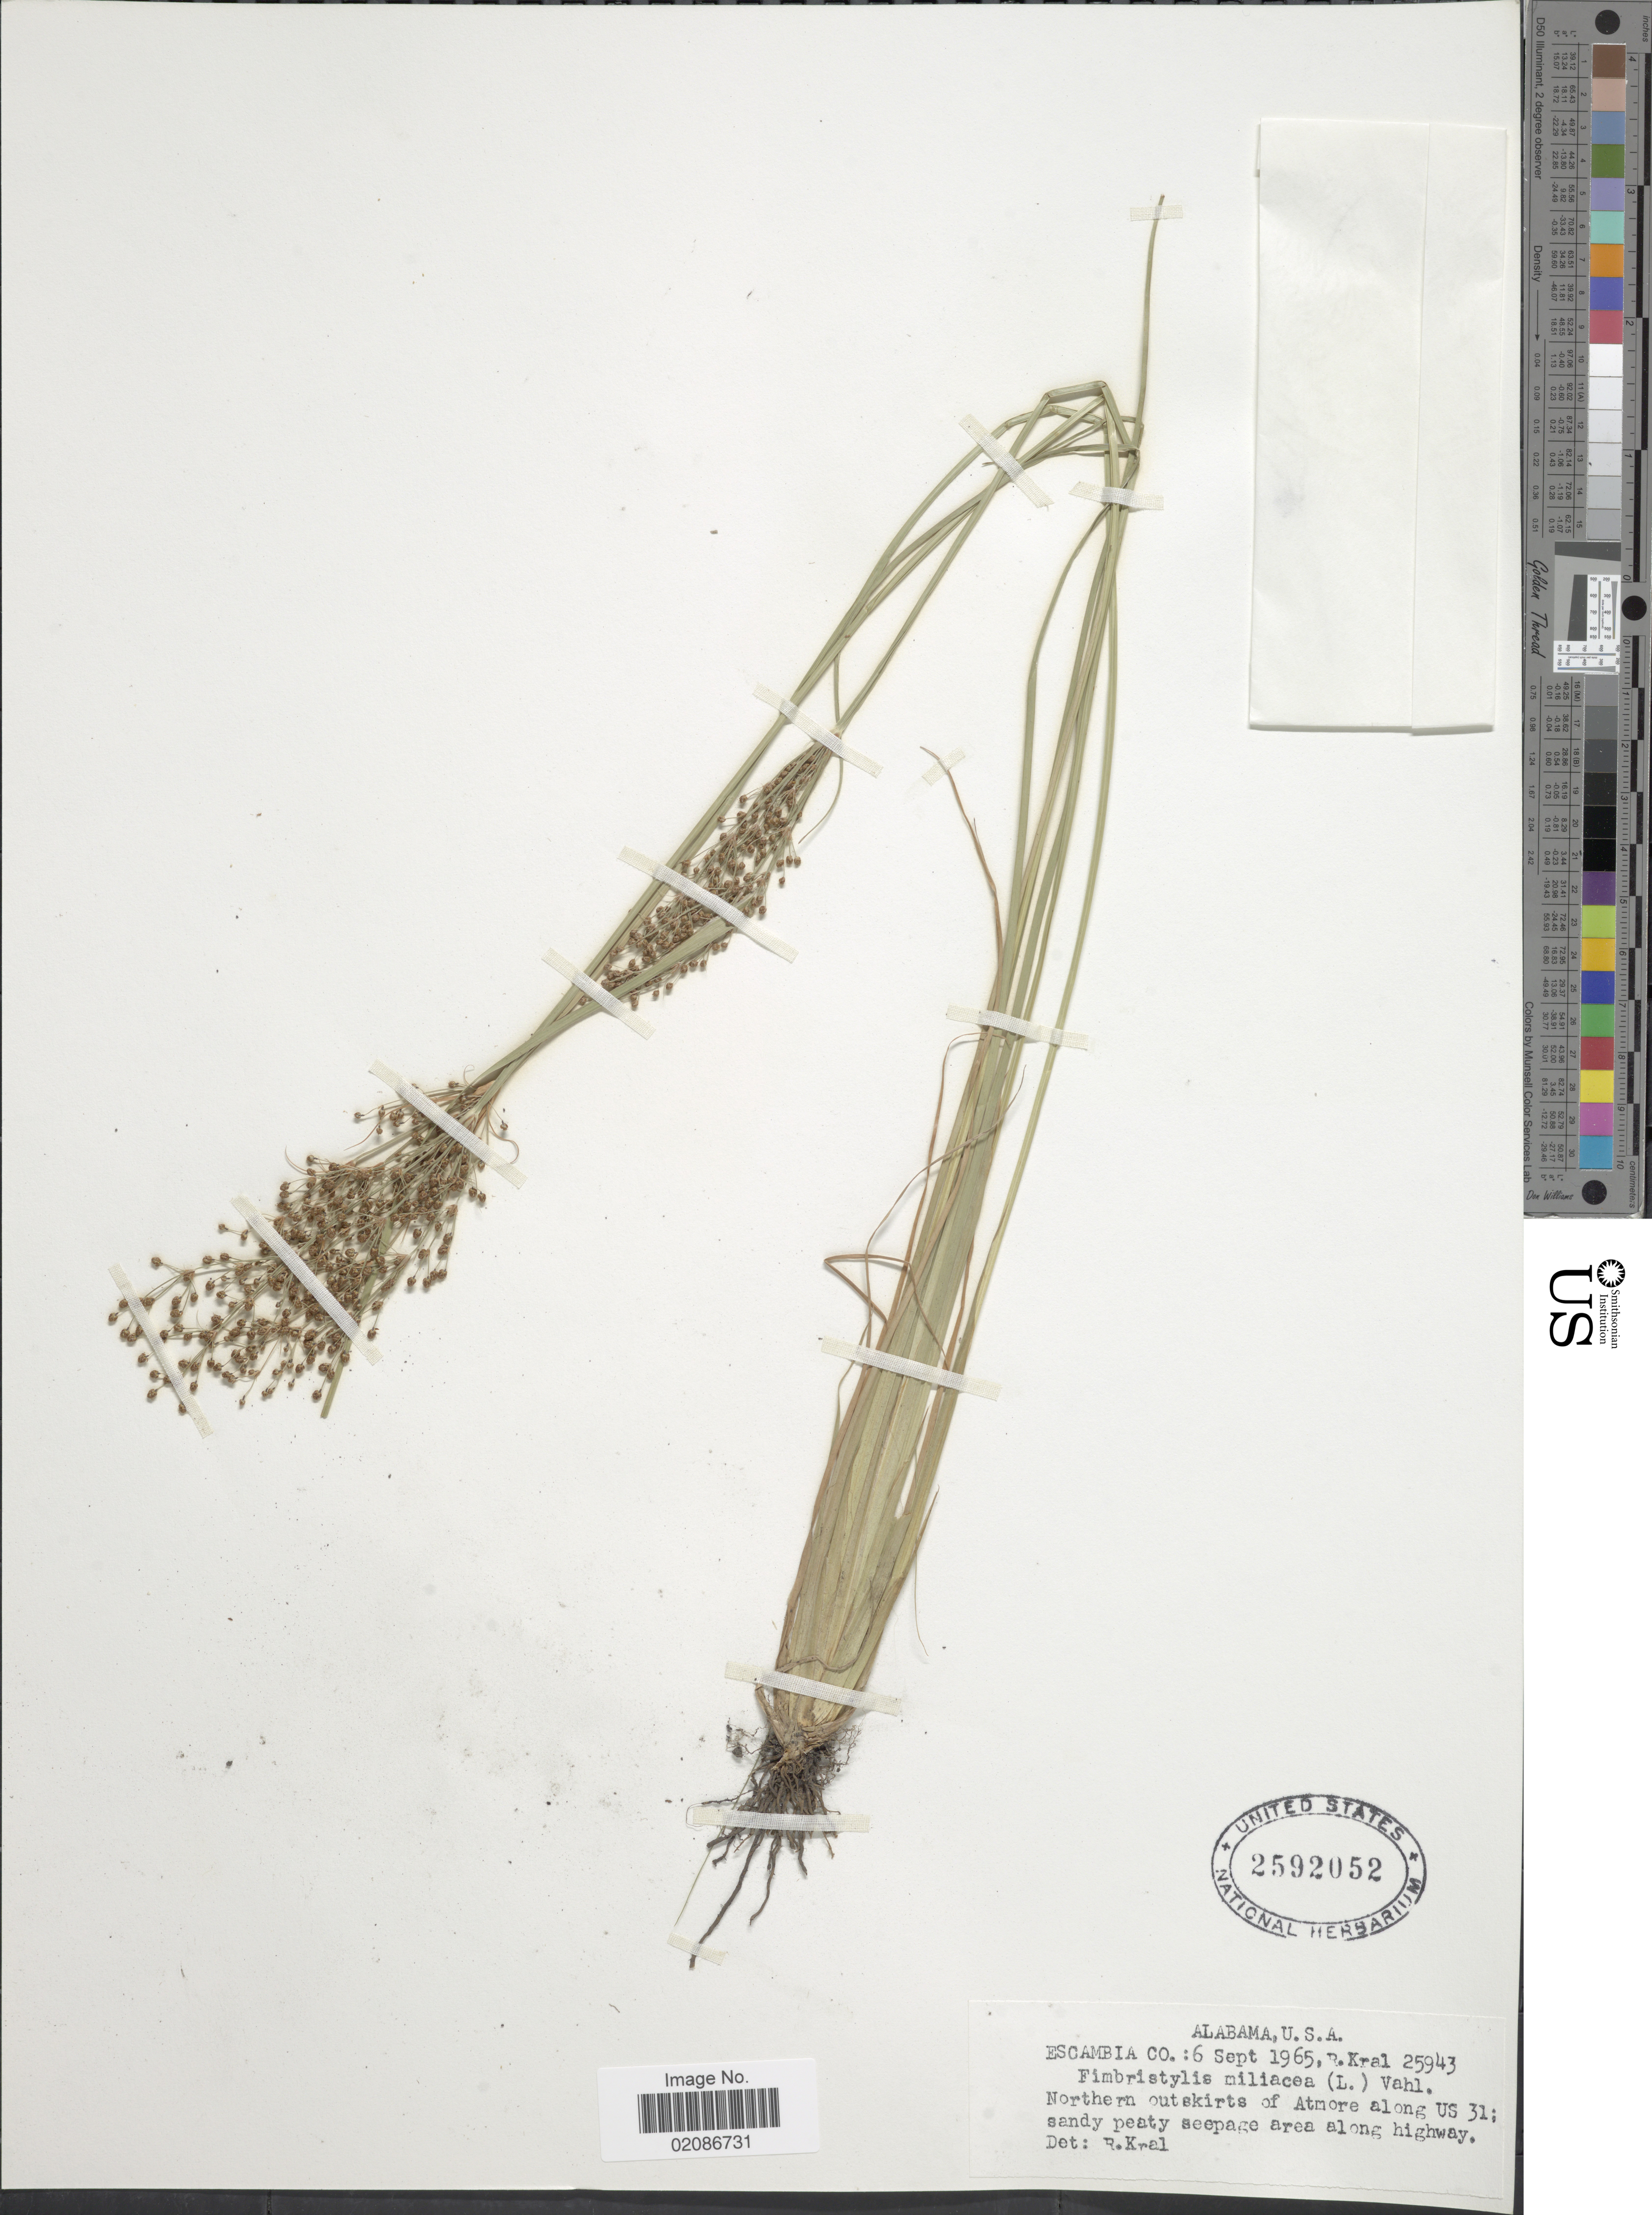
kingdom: Plantae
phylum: Tracheophyta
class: Liliopsida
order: Poales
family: Cyperaceae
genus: Fimbristylis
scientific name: Fimbristylis littoralis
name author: Gaudich.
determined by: Strong, M. T., (US), Smithsonian Institution - National Museum of Natural History (UNITED STATES)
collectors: R. Kral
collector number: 25943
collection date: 1965-09-06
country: United States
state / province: Alabama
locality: Escambia Co.: Northern outskirts of Atmore along US 31; sandy peaty seepage area along highway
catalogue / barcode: US 2592052